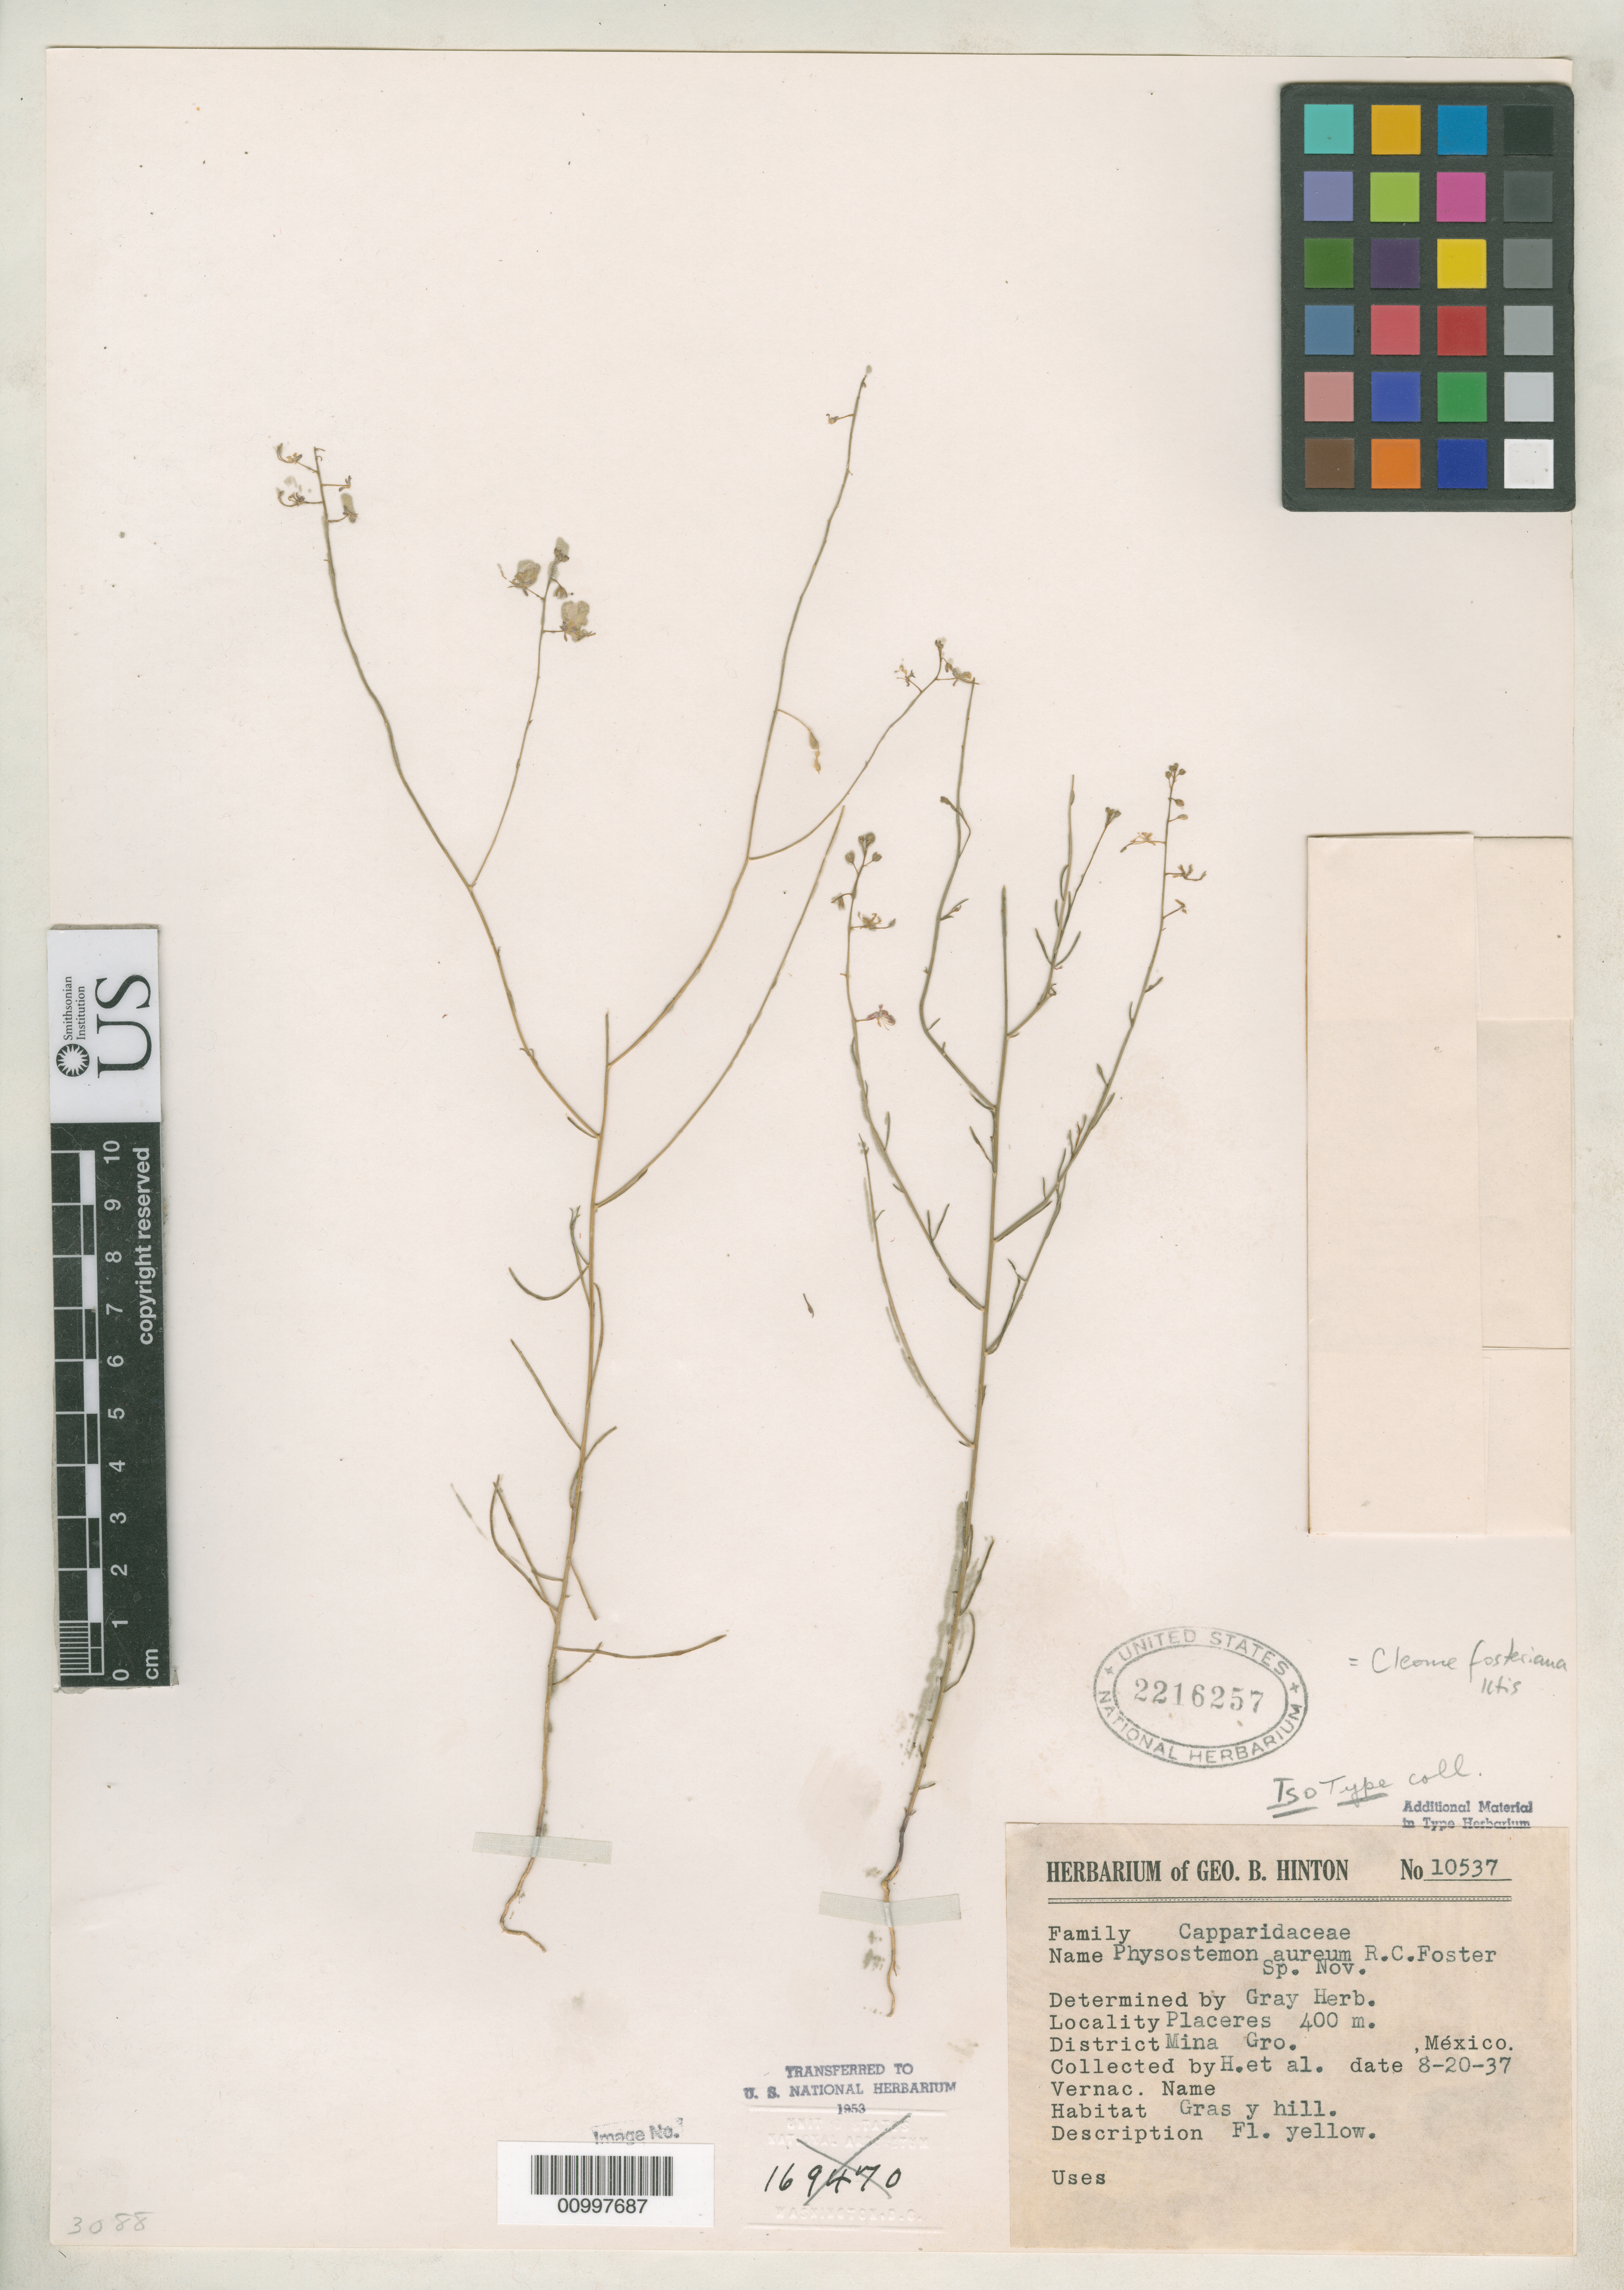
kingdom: Plantae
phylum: Tracheophyta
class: Magnoliopsida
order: Brassicales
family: Cleomaceae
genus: Physostemon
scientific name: Physostemon aureus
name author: R.C. Foster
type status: Isotype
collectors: G. B. Hinton & et al.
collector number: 10537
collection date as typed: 20 Aug 1937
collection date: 1937-08-20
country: Mexico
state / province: Guerrero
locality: Placeres, District Mina, Gro.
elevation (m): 400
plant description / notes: Non Cleome aurea (Nutt.) Torr. & A. Gray.; Also a type of Cleome fosteriana Iltis, nom. nov.; Replacement name for Physostemon aureum Foster, non Cleome aurea (Nutt.) Torr. & A. Gray.; Also a type of Physostemon aureum Foster.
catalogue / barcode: US 2216257